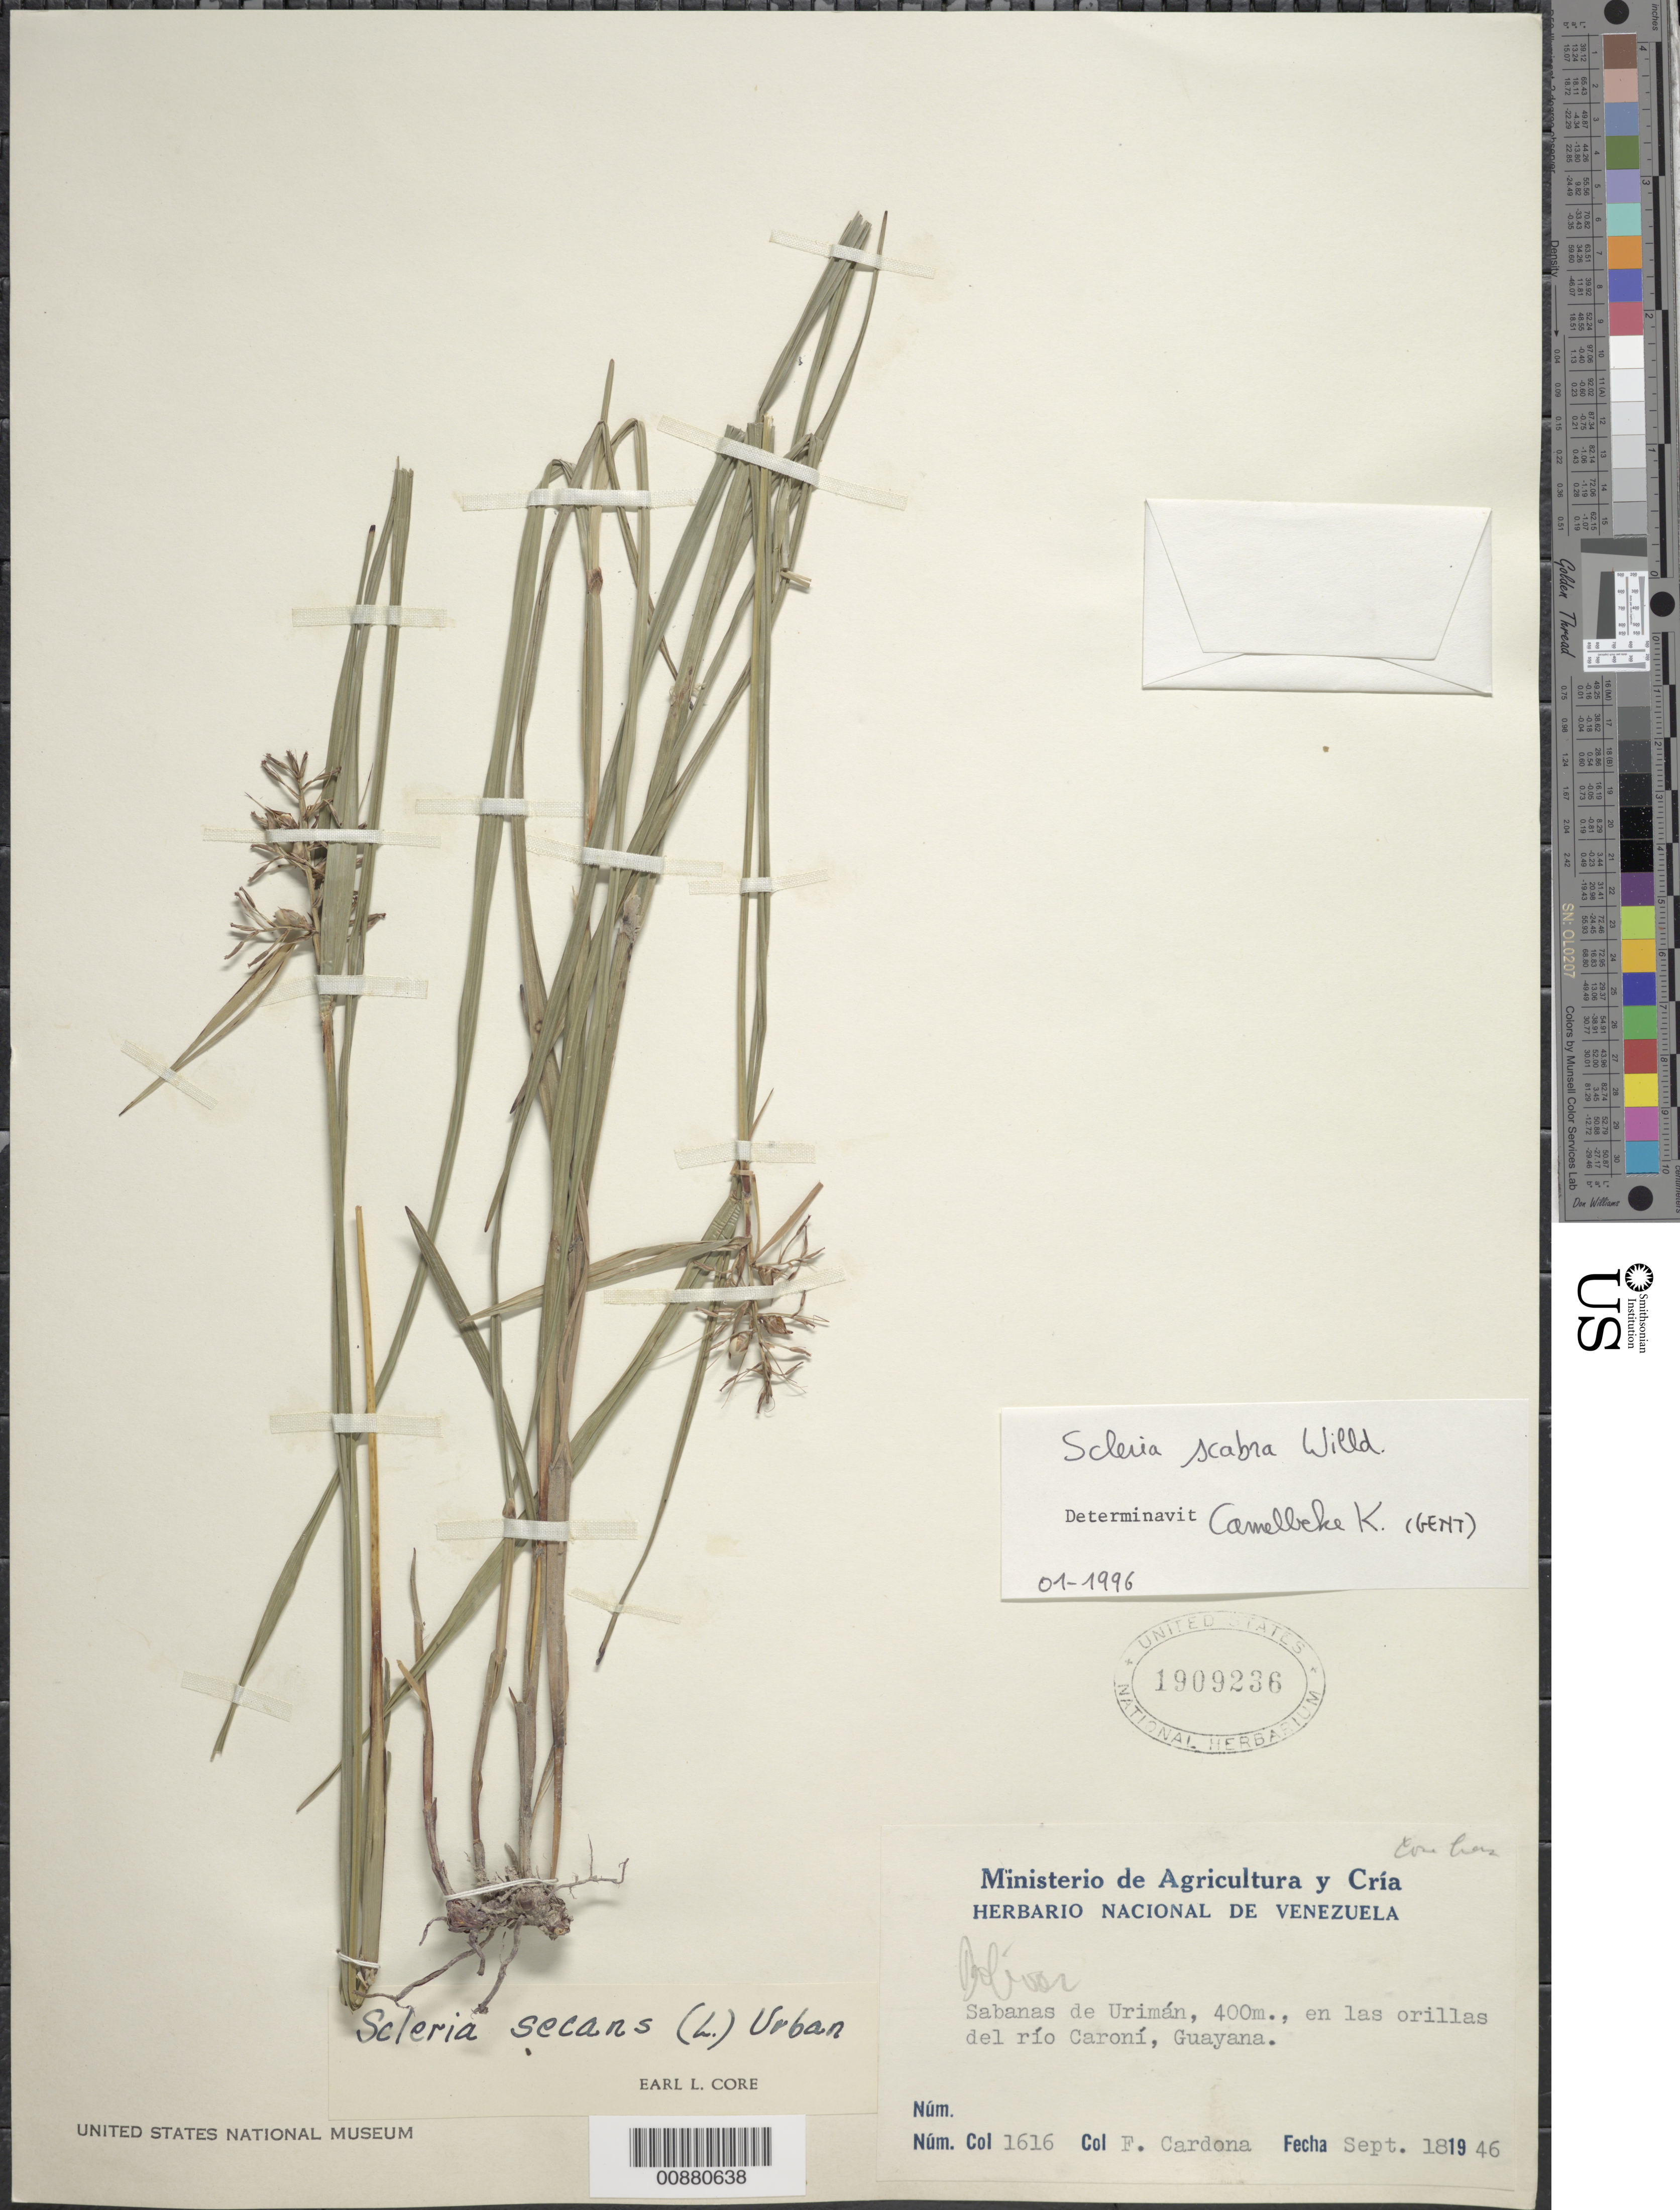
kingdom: Plantae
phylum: Tracheophyta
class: Liliopsida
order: Poales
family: Cyperaceae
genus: Scleria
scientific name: Scleria scabra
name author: Willd.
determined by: Camelbeke, K.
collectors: F. Cardona Puig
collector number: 1616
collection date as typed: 18-Sep-46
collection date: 1946-09-18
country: Venezuela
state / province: Bolívar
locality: Río Caroní, Urimán Savannas (Guayana)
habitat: Orillas del rio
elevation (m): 400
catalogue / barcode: US 1909236